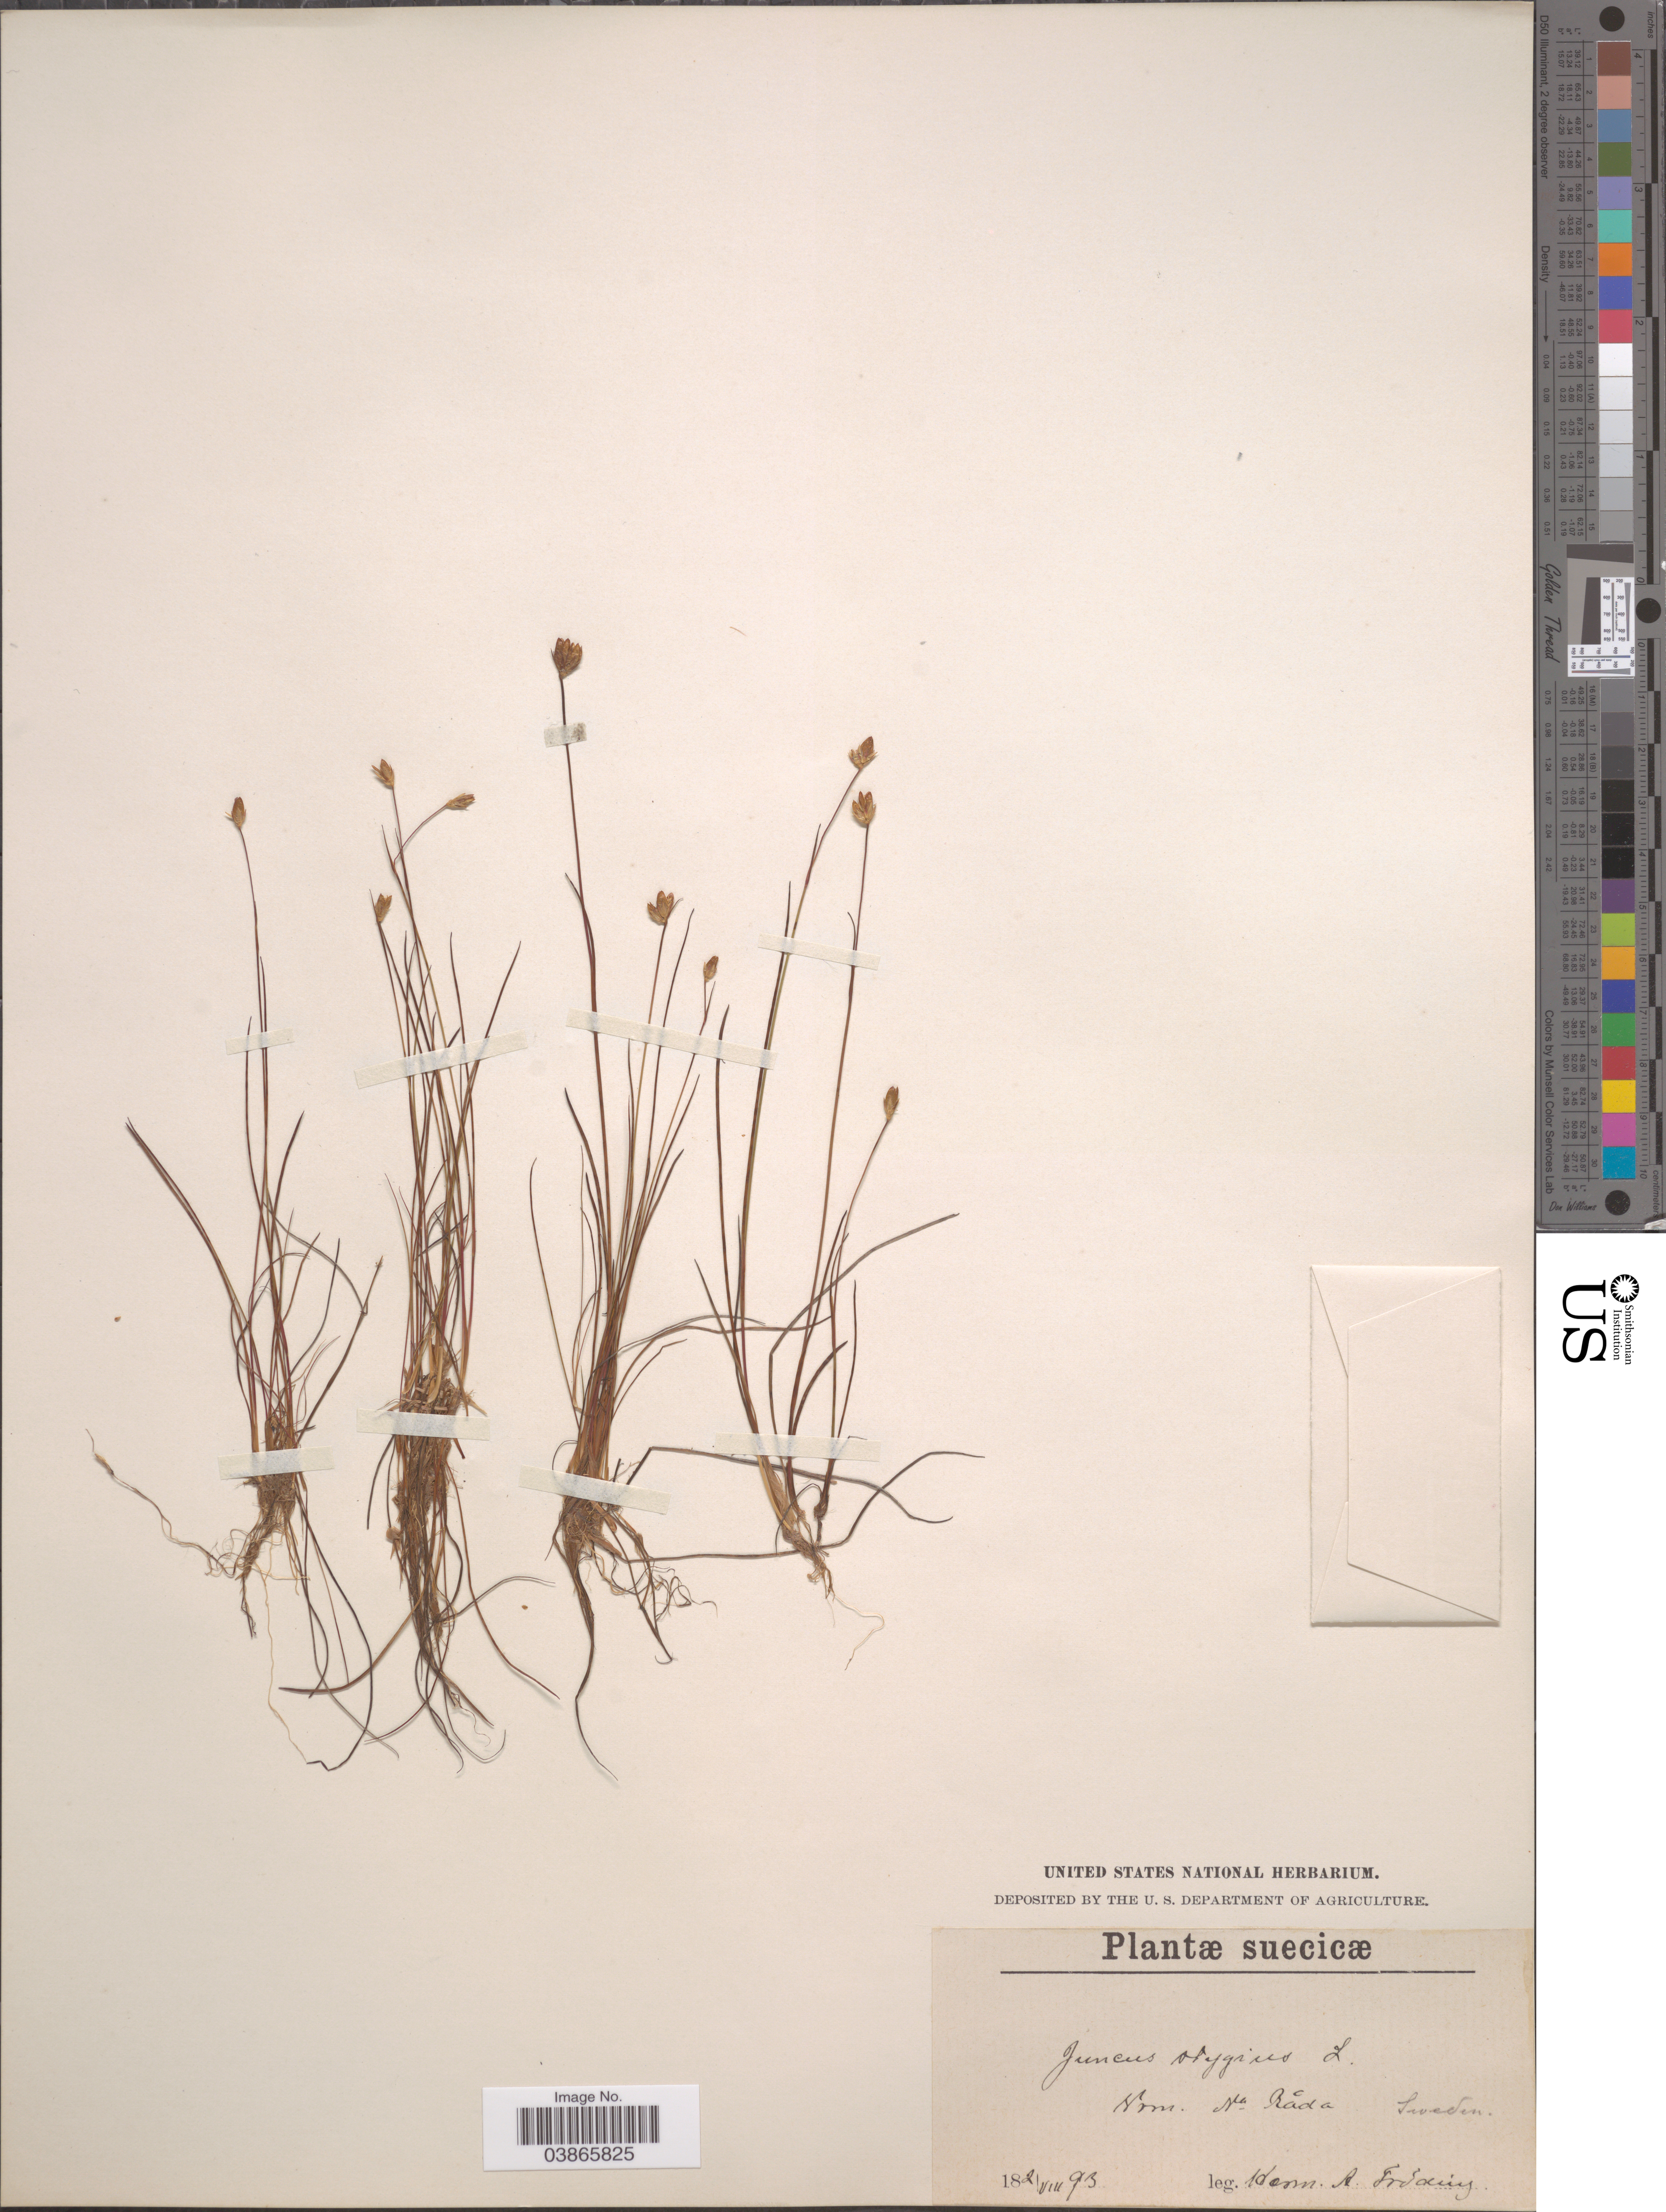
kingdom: Plantae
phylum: Tracheophyta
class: Liliopsida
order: Poales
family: Juncaceae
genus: Juncus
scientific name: Juncus stygius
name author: L.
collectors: H. Froding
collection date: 1893-08-02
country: Sweden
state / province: Varmland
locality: Suecicæ. Vrm. sn. Råda